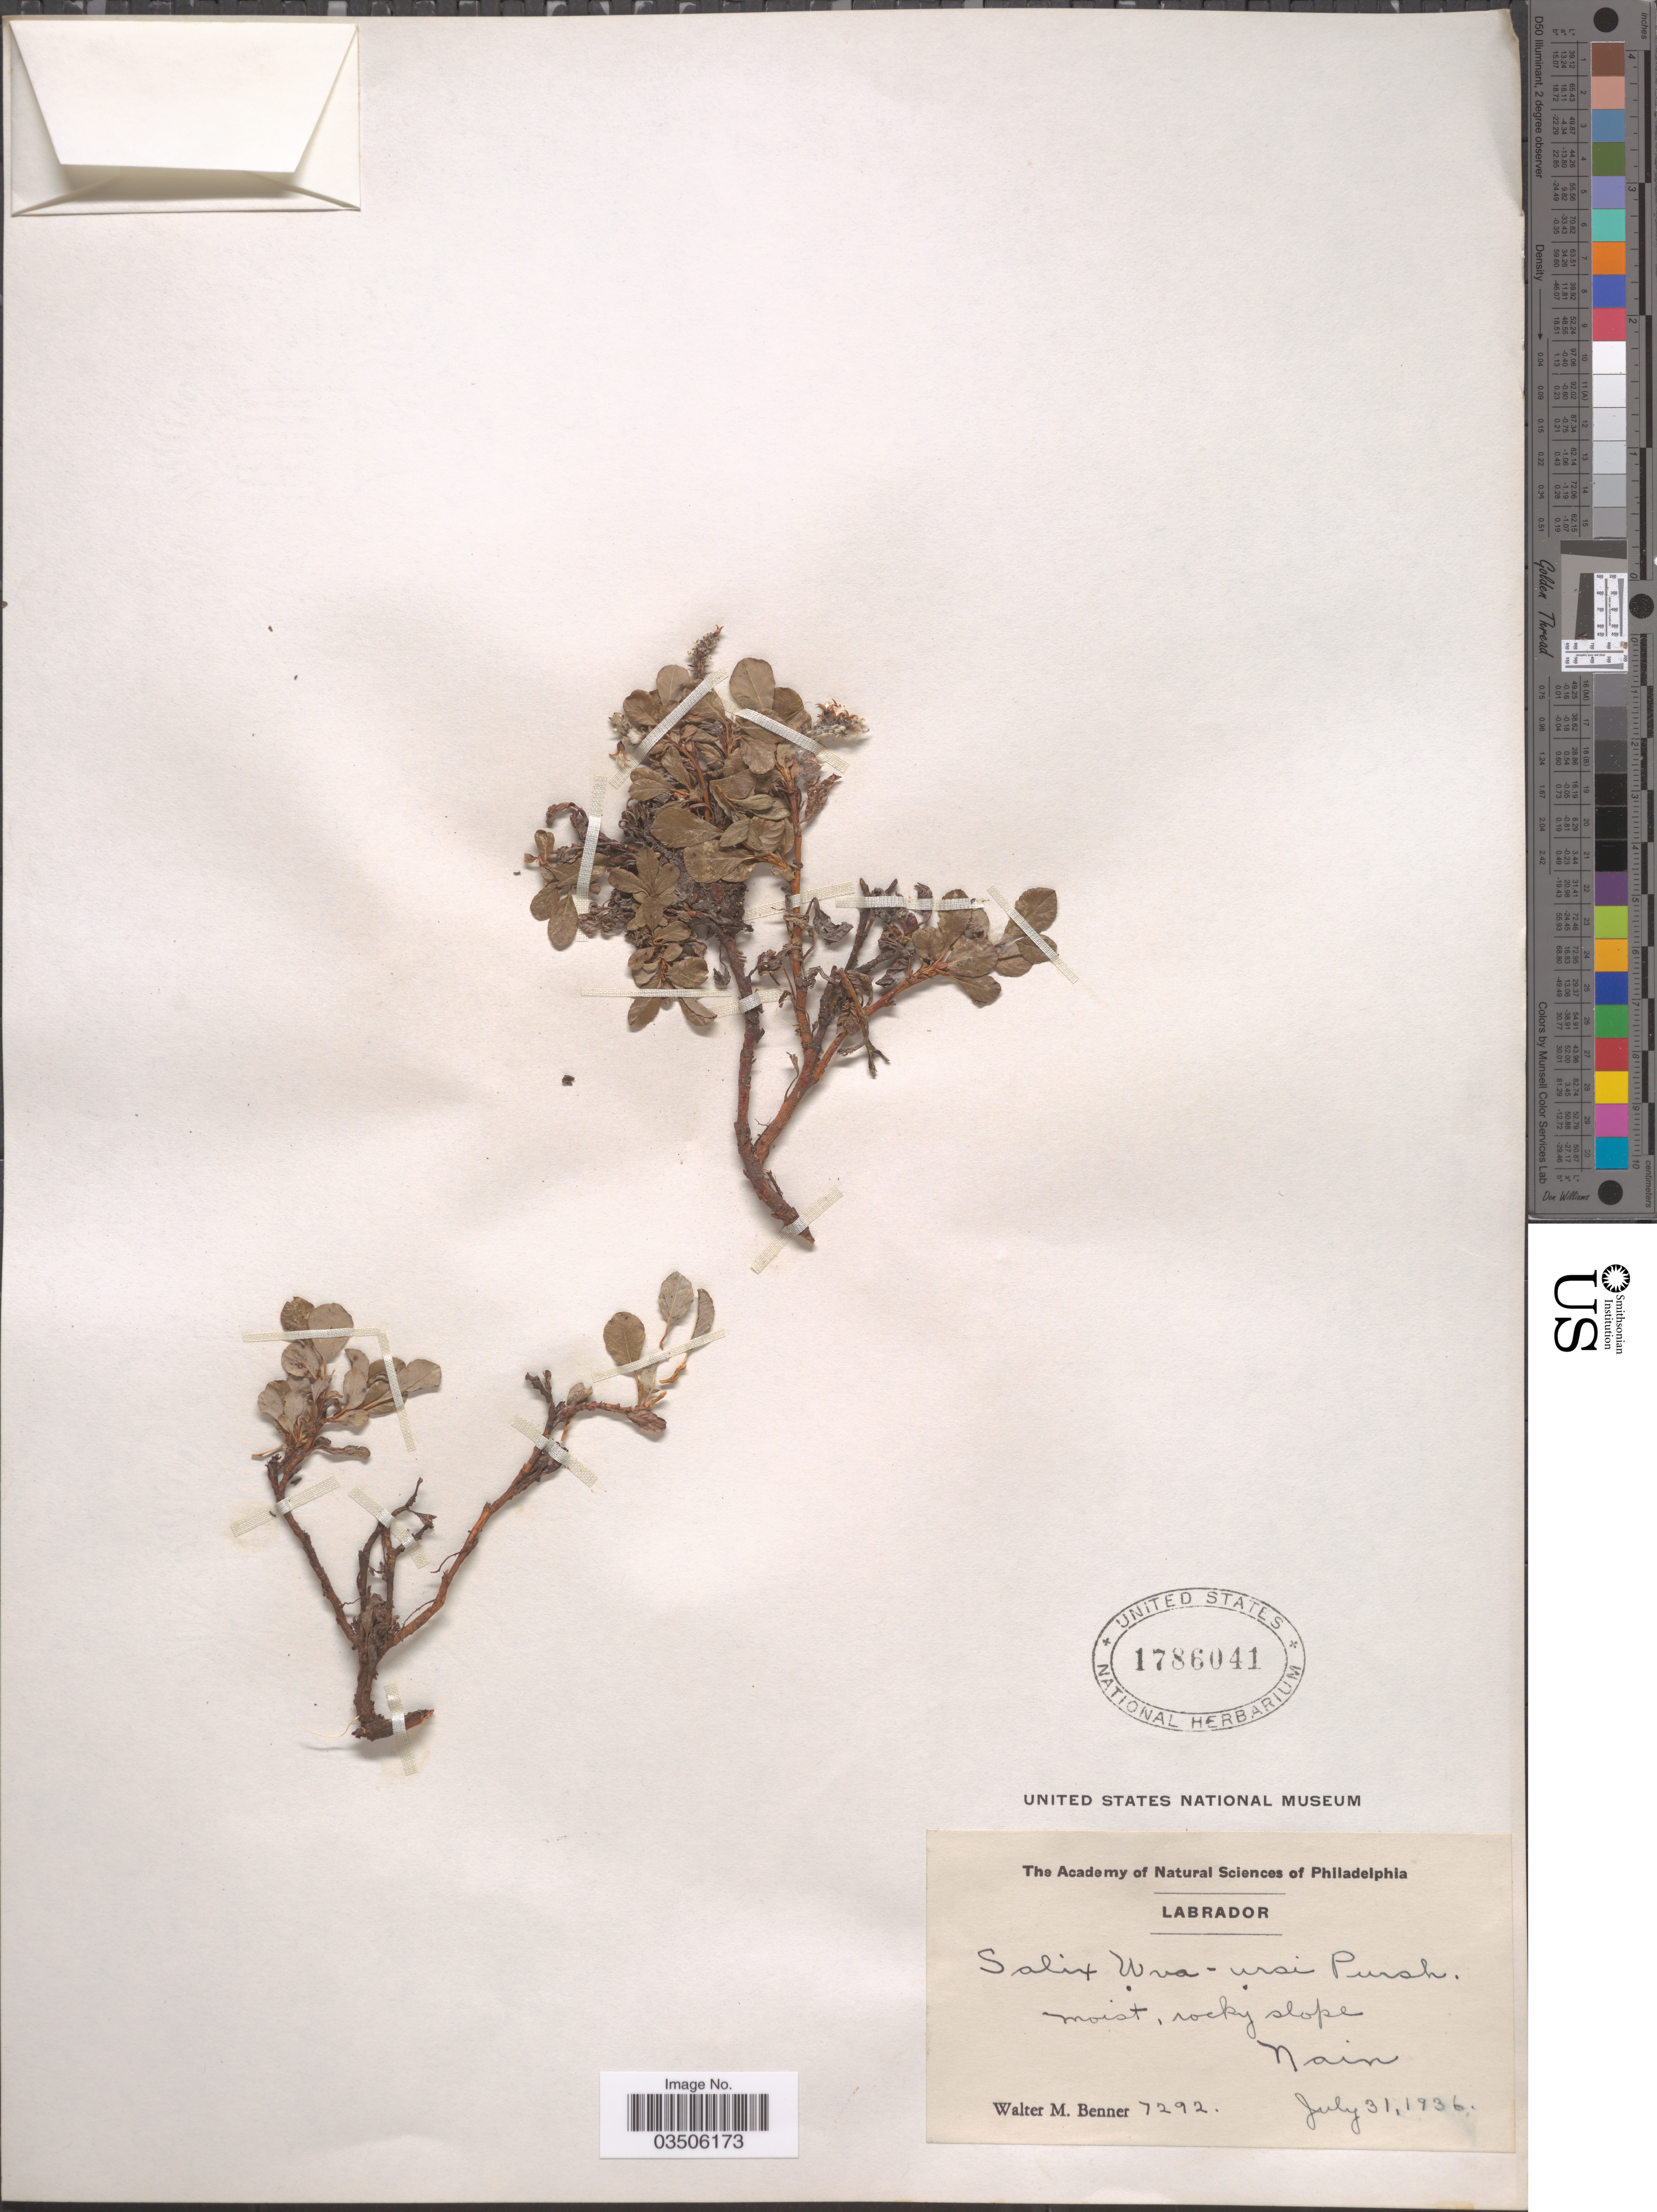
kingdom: Plantae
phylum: Tracheophyta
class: Magnoliopsida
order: Malpighiales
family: Salicaceae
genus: Salix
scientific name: Salix uva-ursi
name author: Pursh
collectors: W. Benner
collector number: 7292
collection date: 1936-07-31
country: Canada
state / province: Newfoundland and Labrador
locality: Labrador. Nain.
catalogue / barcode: US 1786041